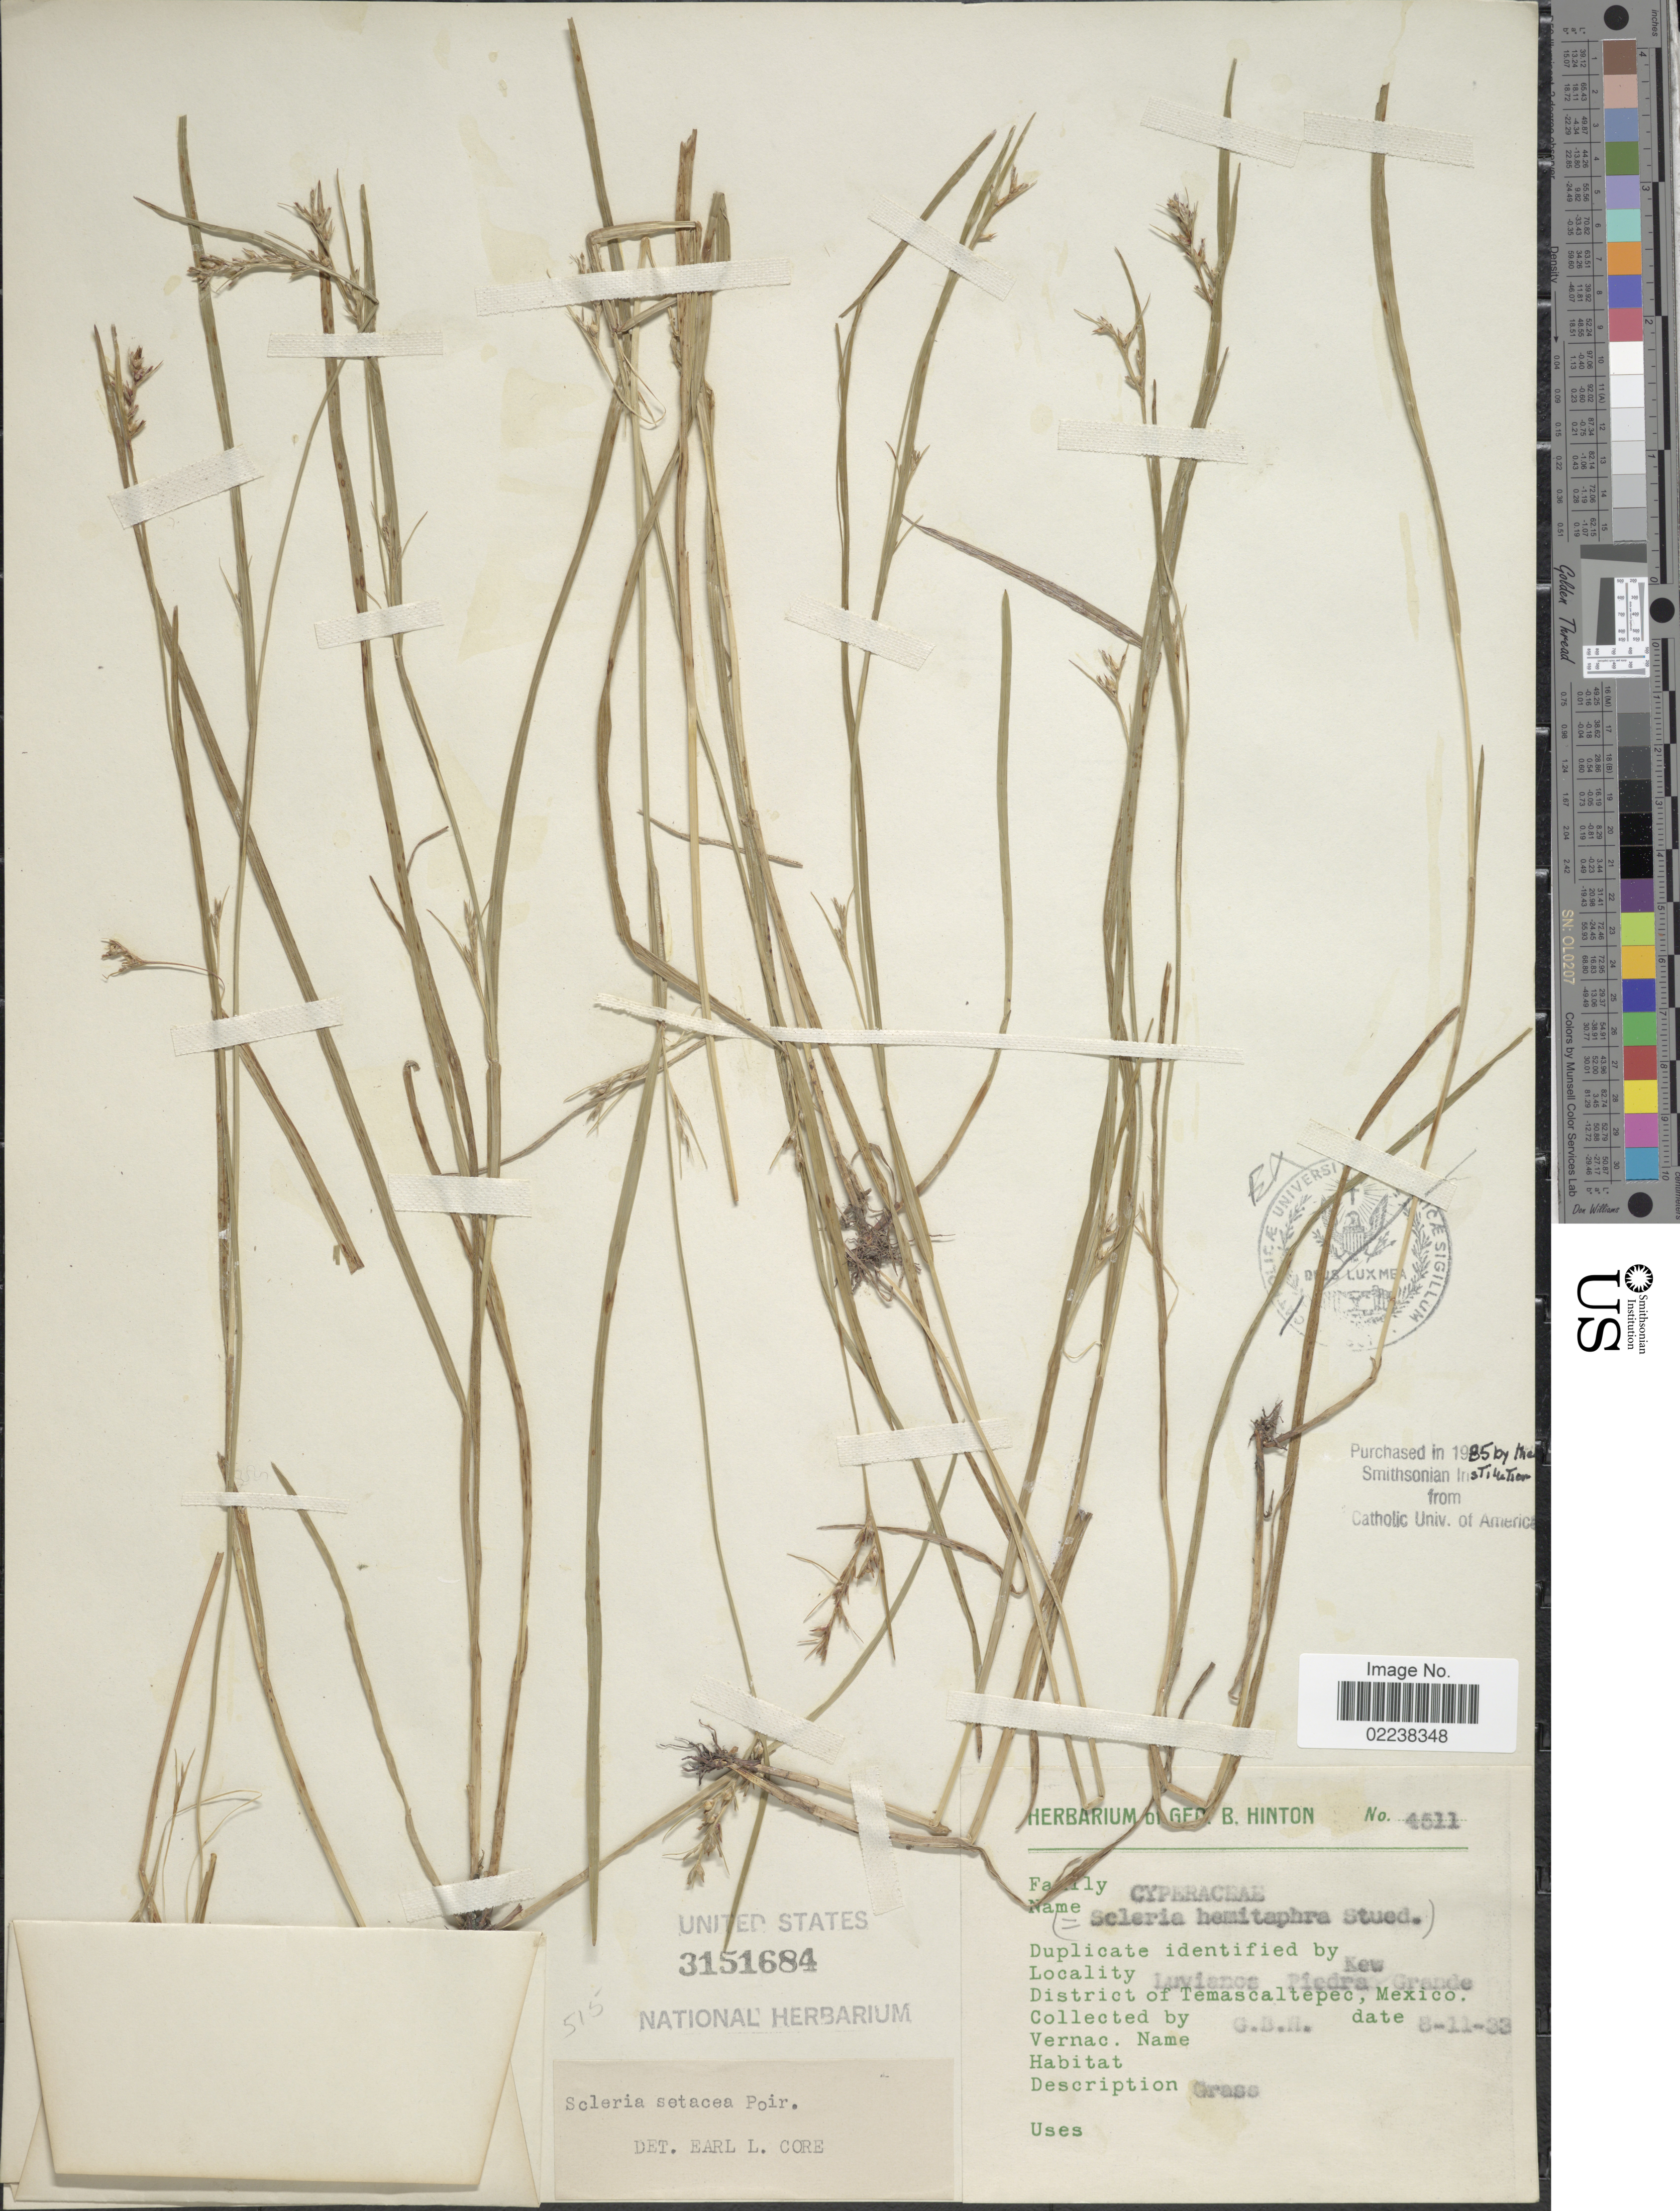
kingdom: Plantae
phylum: Tracheophyta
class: Liliopsida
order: Poales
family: Cyperaceae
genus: Scleria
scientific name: Scleria muehlenbergii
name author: Steud.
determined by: Strong, Mark T., (BOT), Smithsonian Institution - National Museum of Natural History (UNITED STATES)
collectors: G. B. Hinton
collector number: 4511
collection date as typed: Transcribed d/m/y: 11/8/33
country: Mexico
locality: Luviance Piedra Grande, District of Temascaltepec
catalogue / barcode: US 3151684